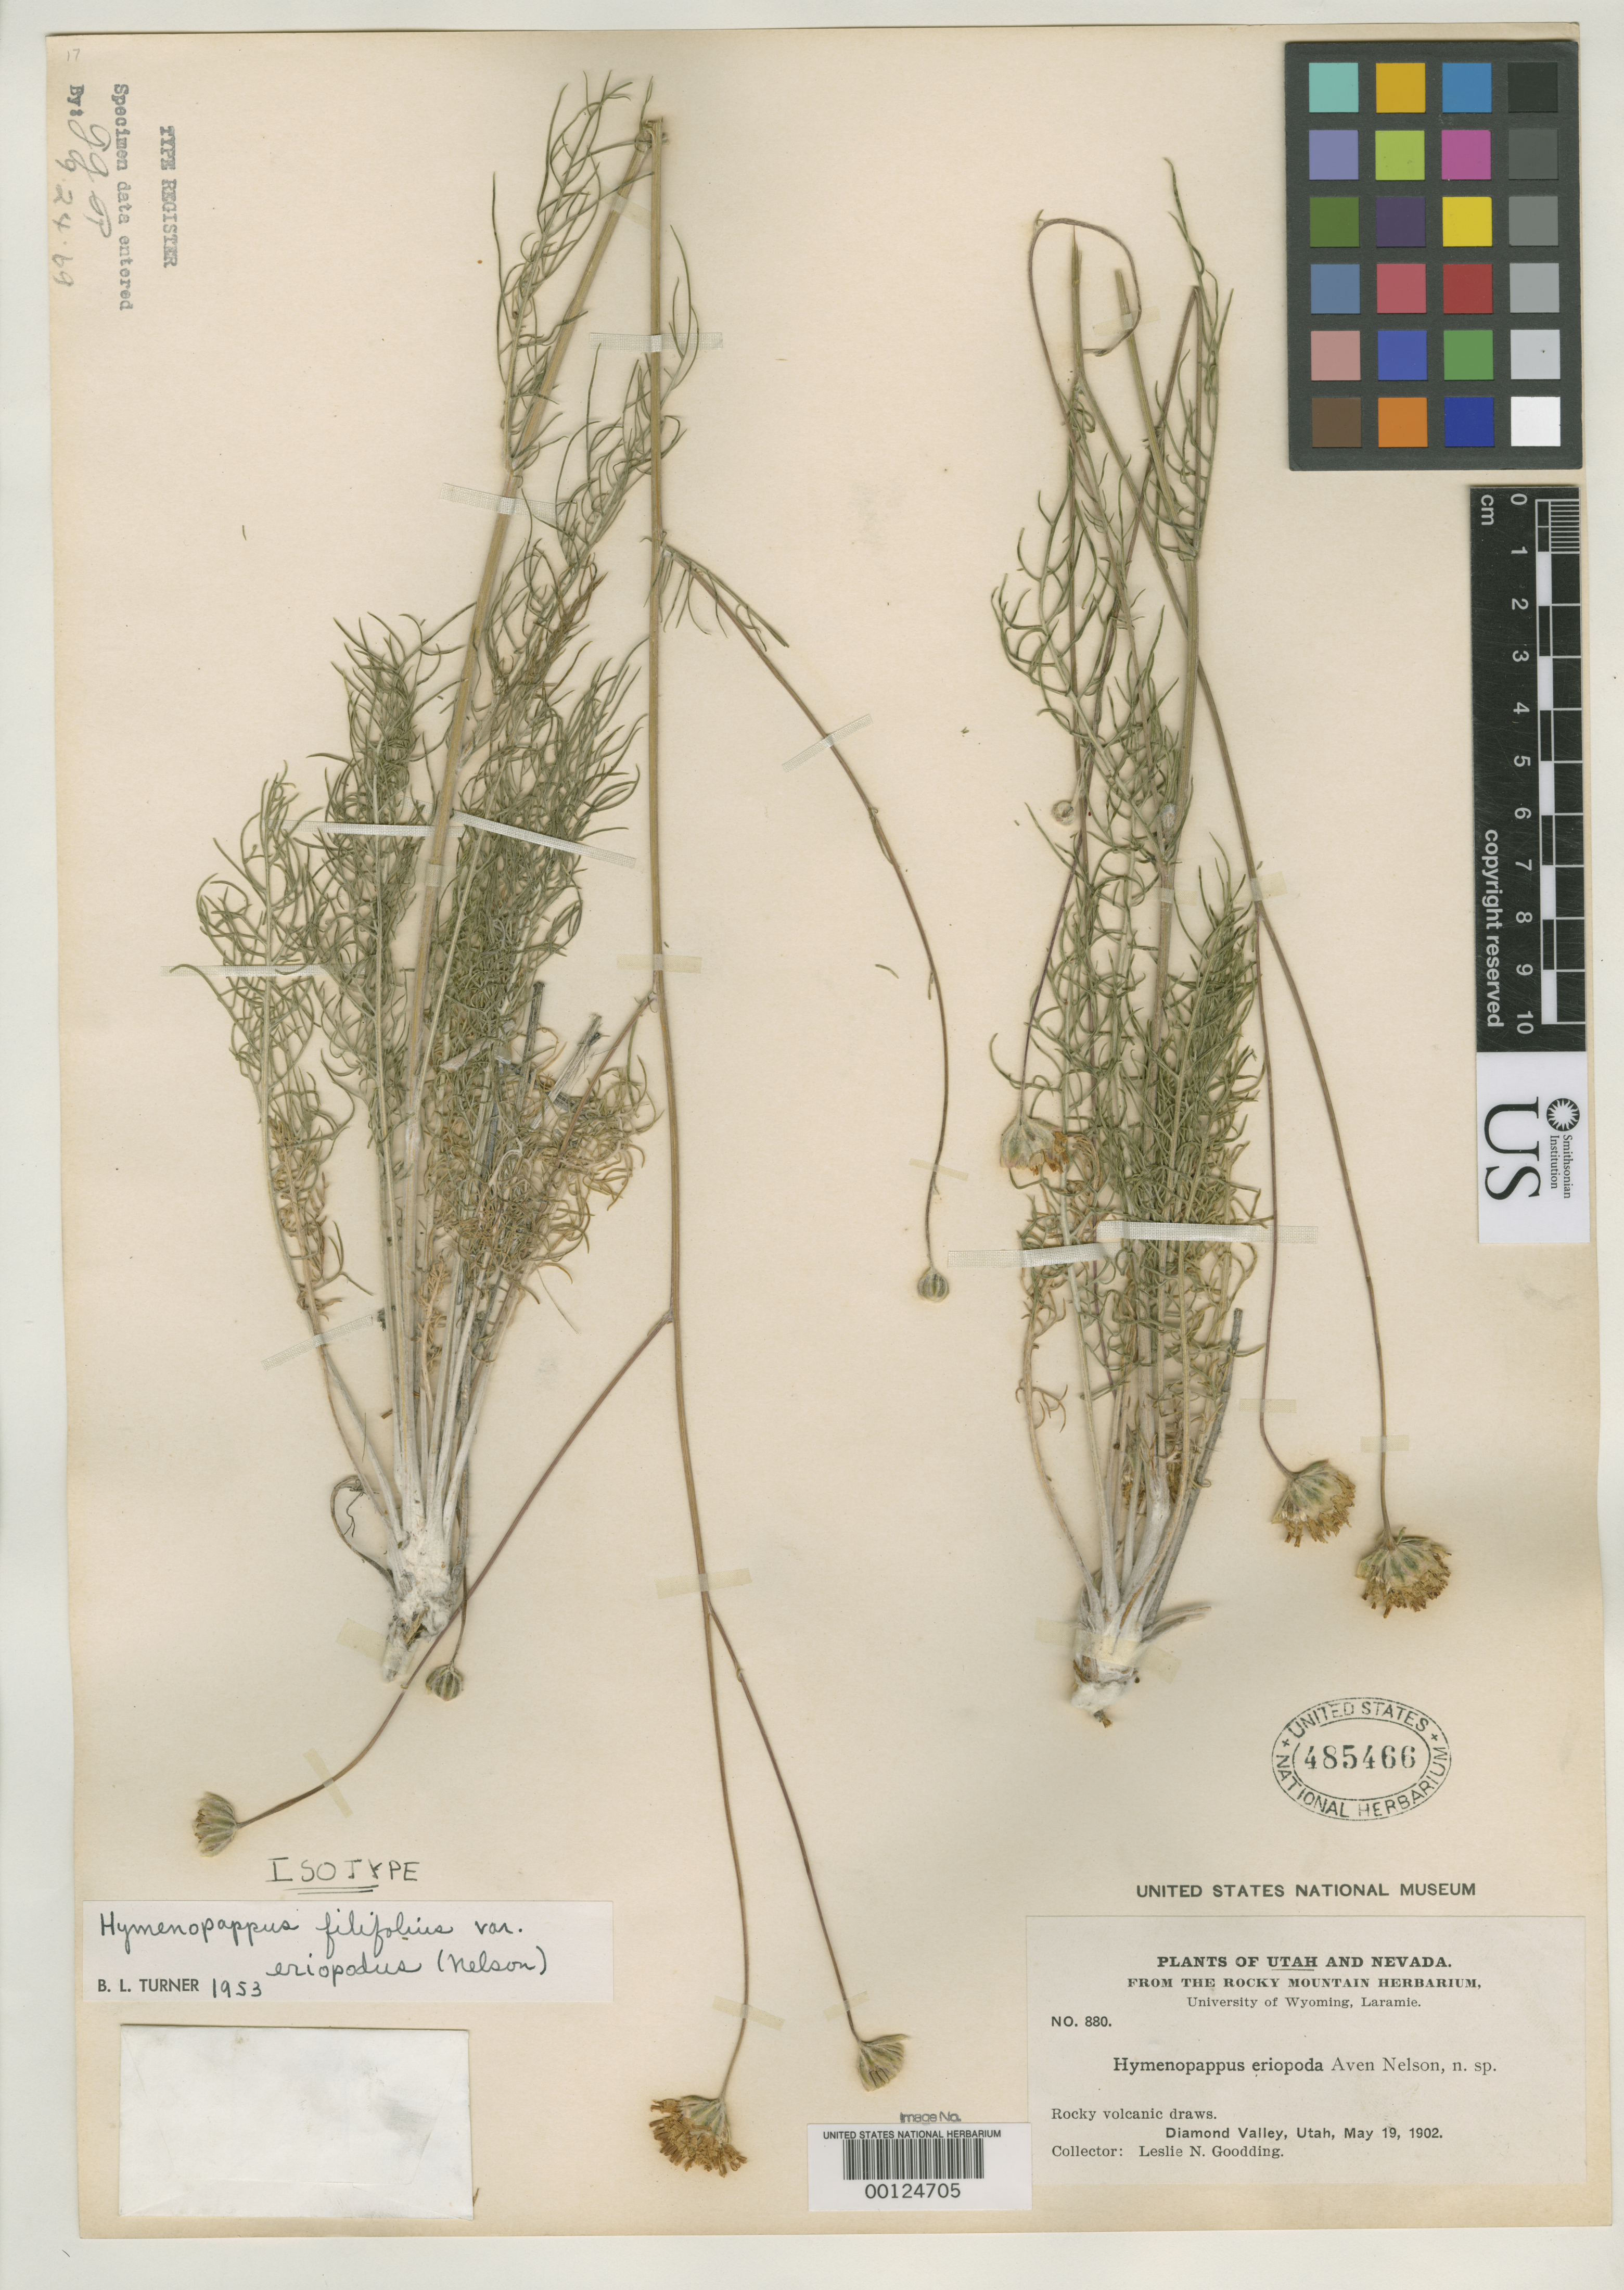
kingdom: Plantae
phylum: Tracheophyta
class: Magnoliopsida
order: Asterales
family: Asteraceae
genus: Hymenopappus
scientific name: Hymenopappus eriopoda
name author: A. Nelson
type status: Isotype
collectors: L. N. Goodding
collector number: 880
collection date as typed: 19 May 1902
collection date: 1902-05-19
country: United States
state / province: Utah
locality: Diamond Valley.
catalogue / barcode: US 485466